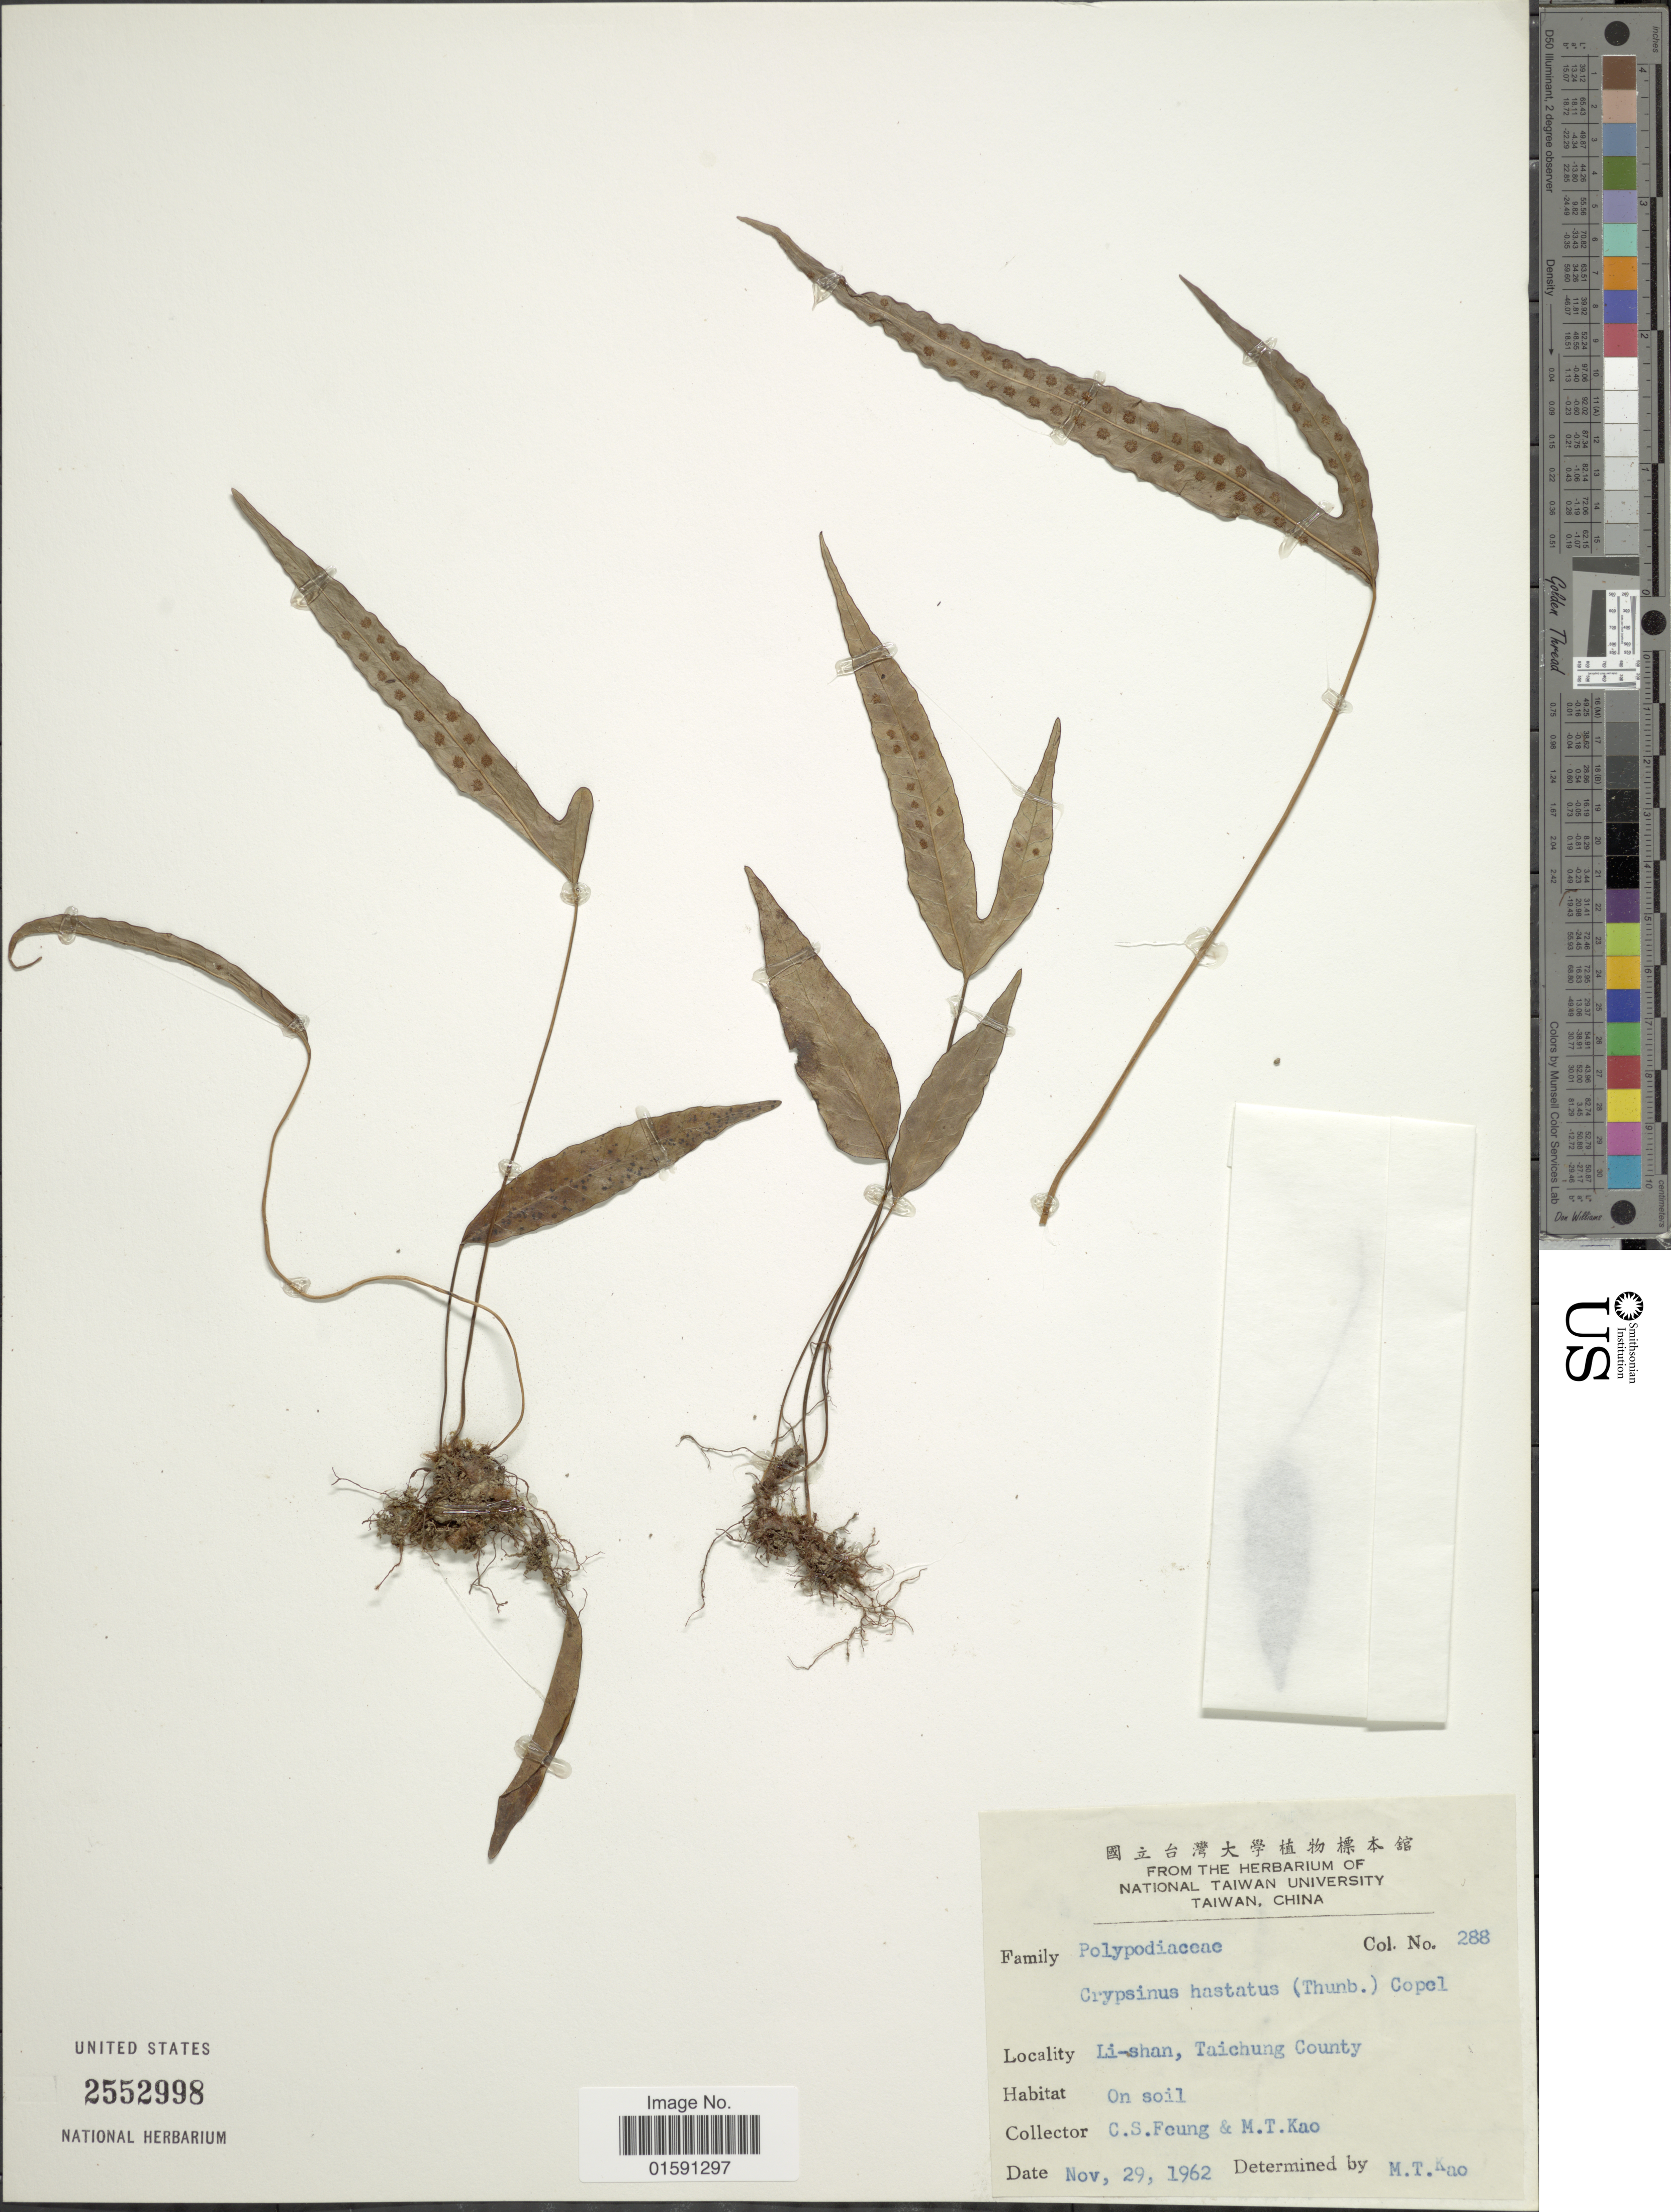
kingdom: Plantae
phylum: Tracheophyta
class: Polypodiopsida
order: Polypodiales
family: Polypodiaceae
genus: Selliguea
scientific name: Selliguea hastata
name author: (Thunb.) Fraser-Jenk.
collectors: C. Feung & M. T. Kao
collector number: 288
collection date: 1962-11-29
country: Taiwan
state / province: Taichung City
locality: Li-shan, taichung City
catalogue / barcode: US 2552998